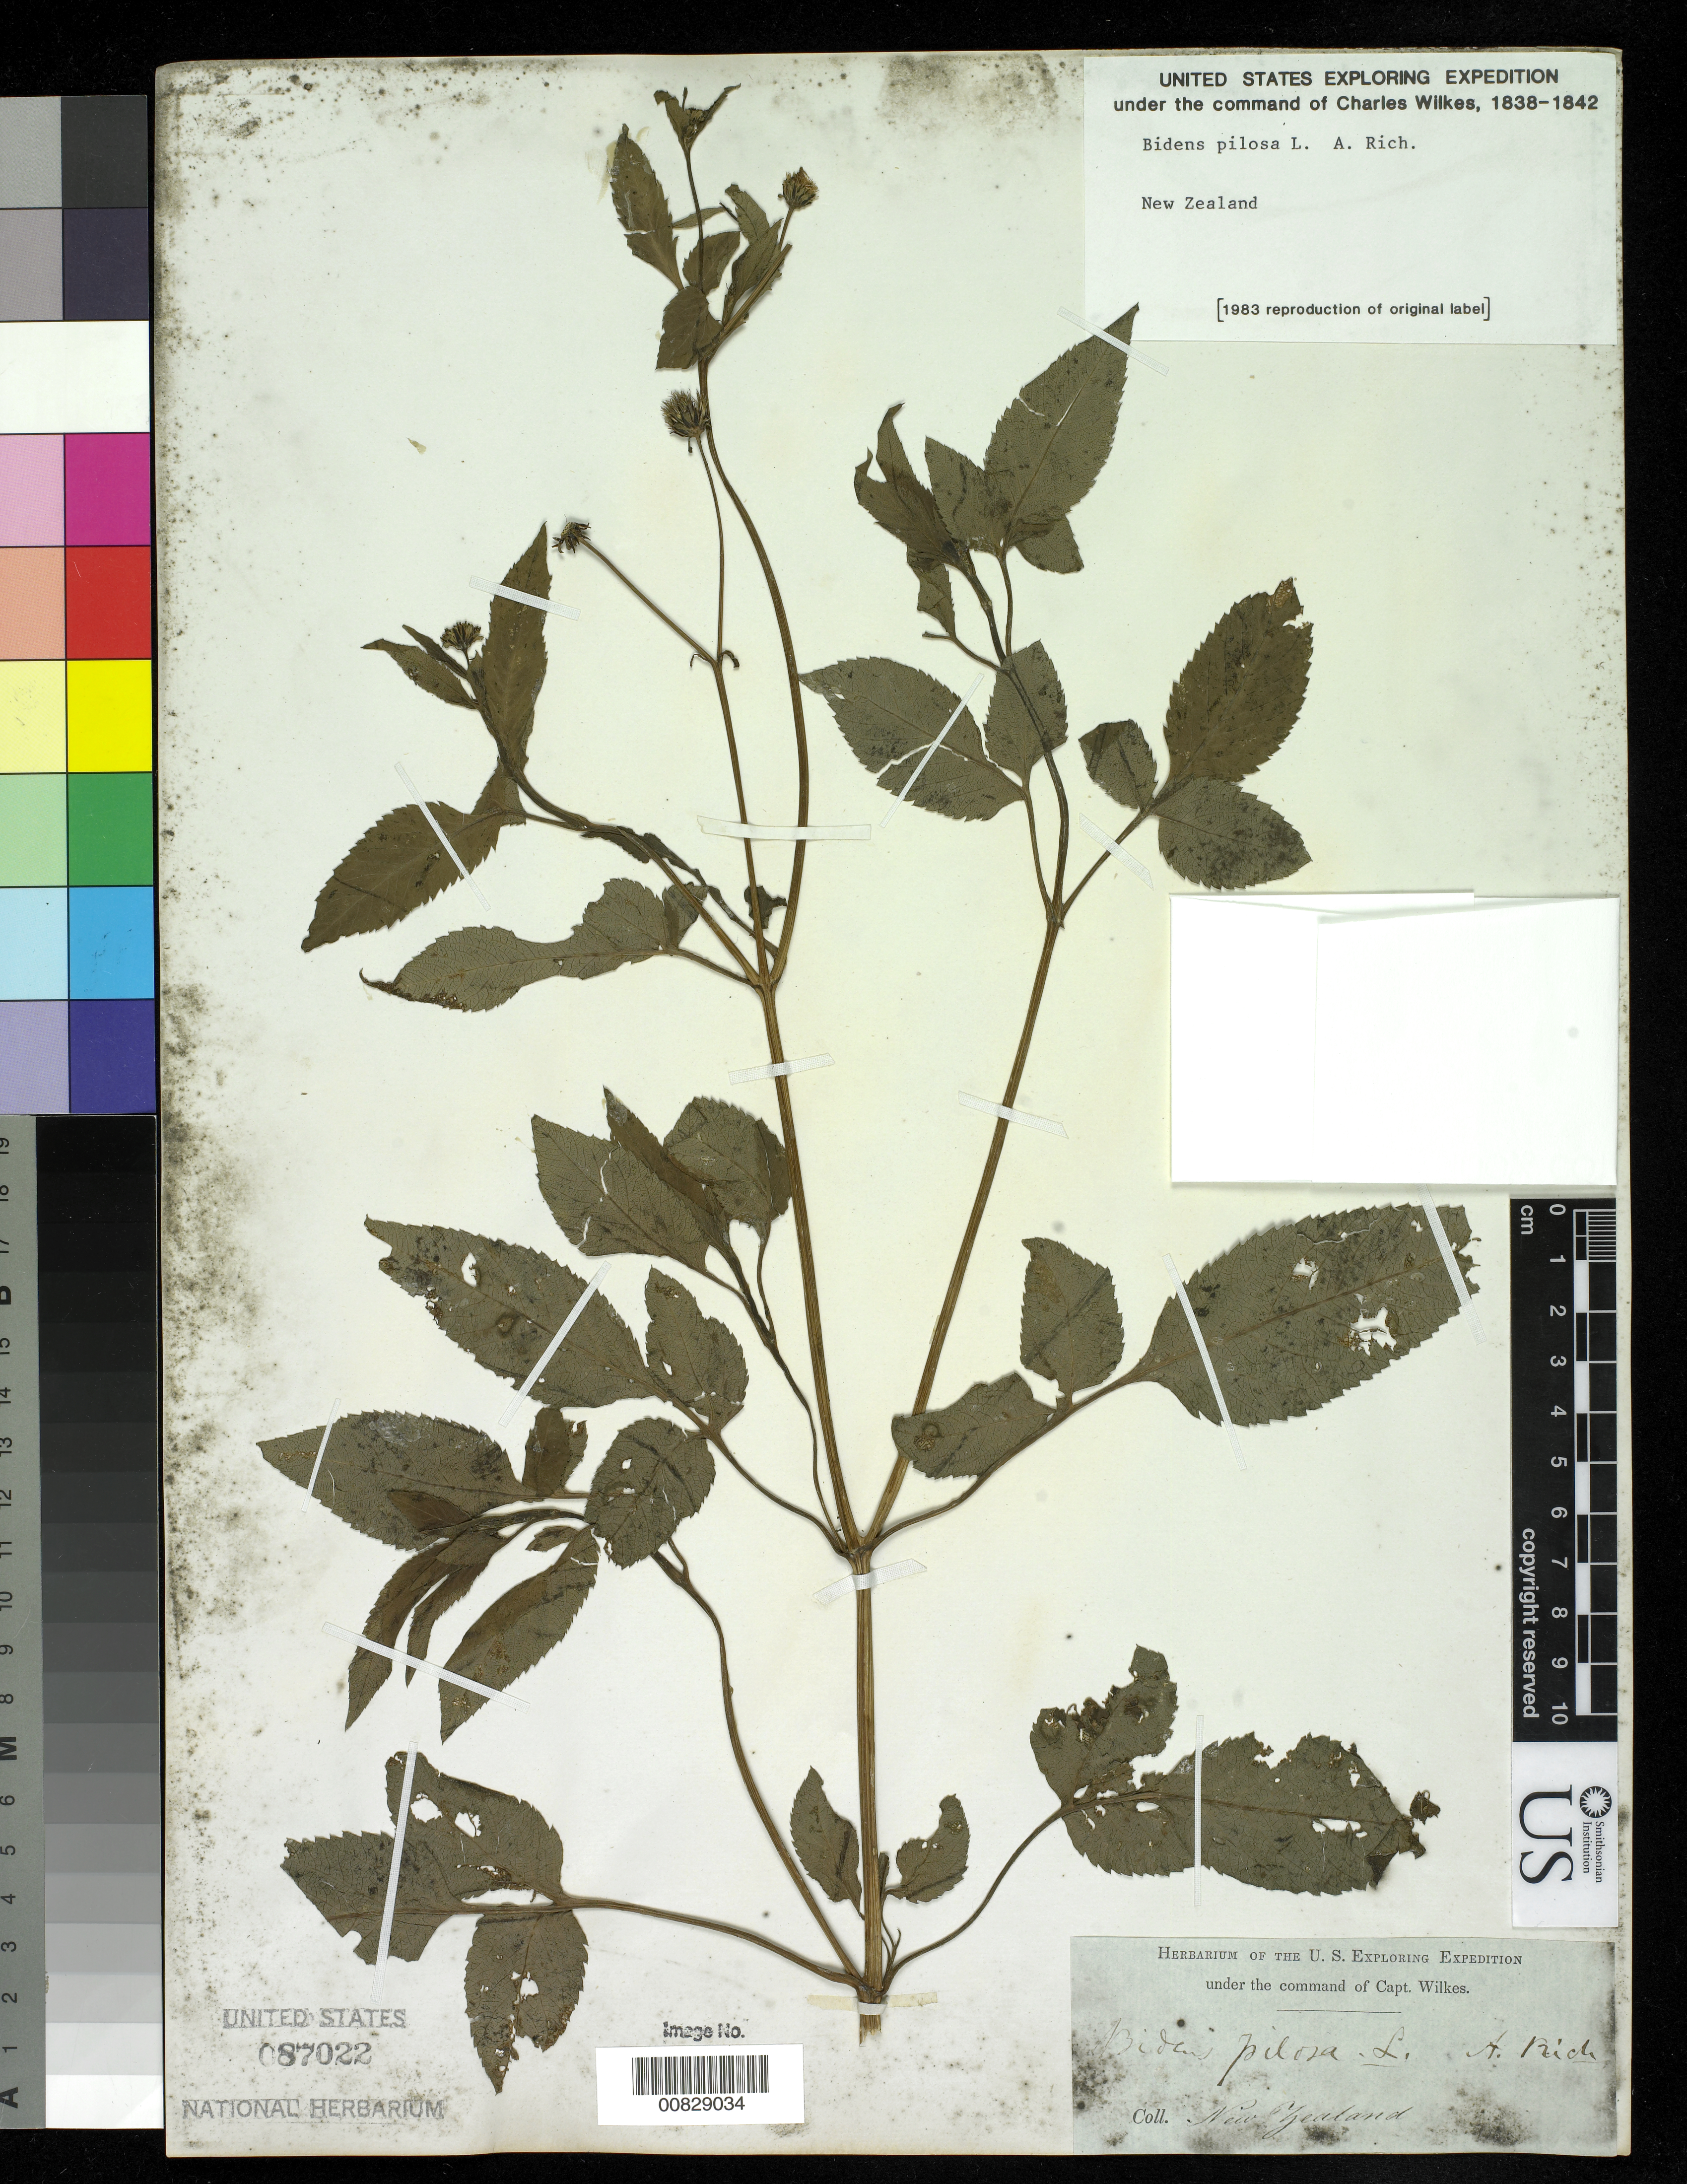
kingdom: Plantae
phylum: Tracheophyta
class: Magnoliopsida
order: Asterales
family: Asteraceae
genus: Bidens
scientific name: Bidens pilosa var. pilosa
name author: L.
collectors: Wilkes Explor. Exped.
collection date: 1838/1842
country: New Zealand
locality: New Zealand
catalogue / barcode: US 87022